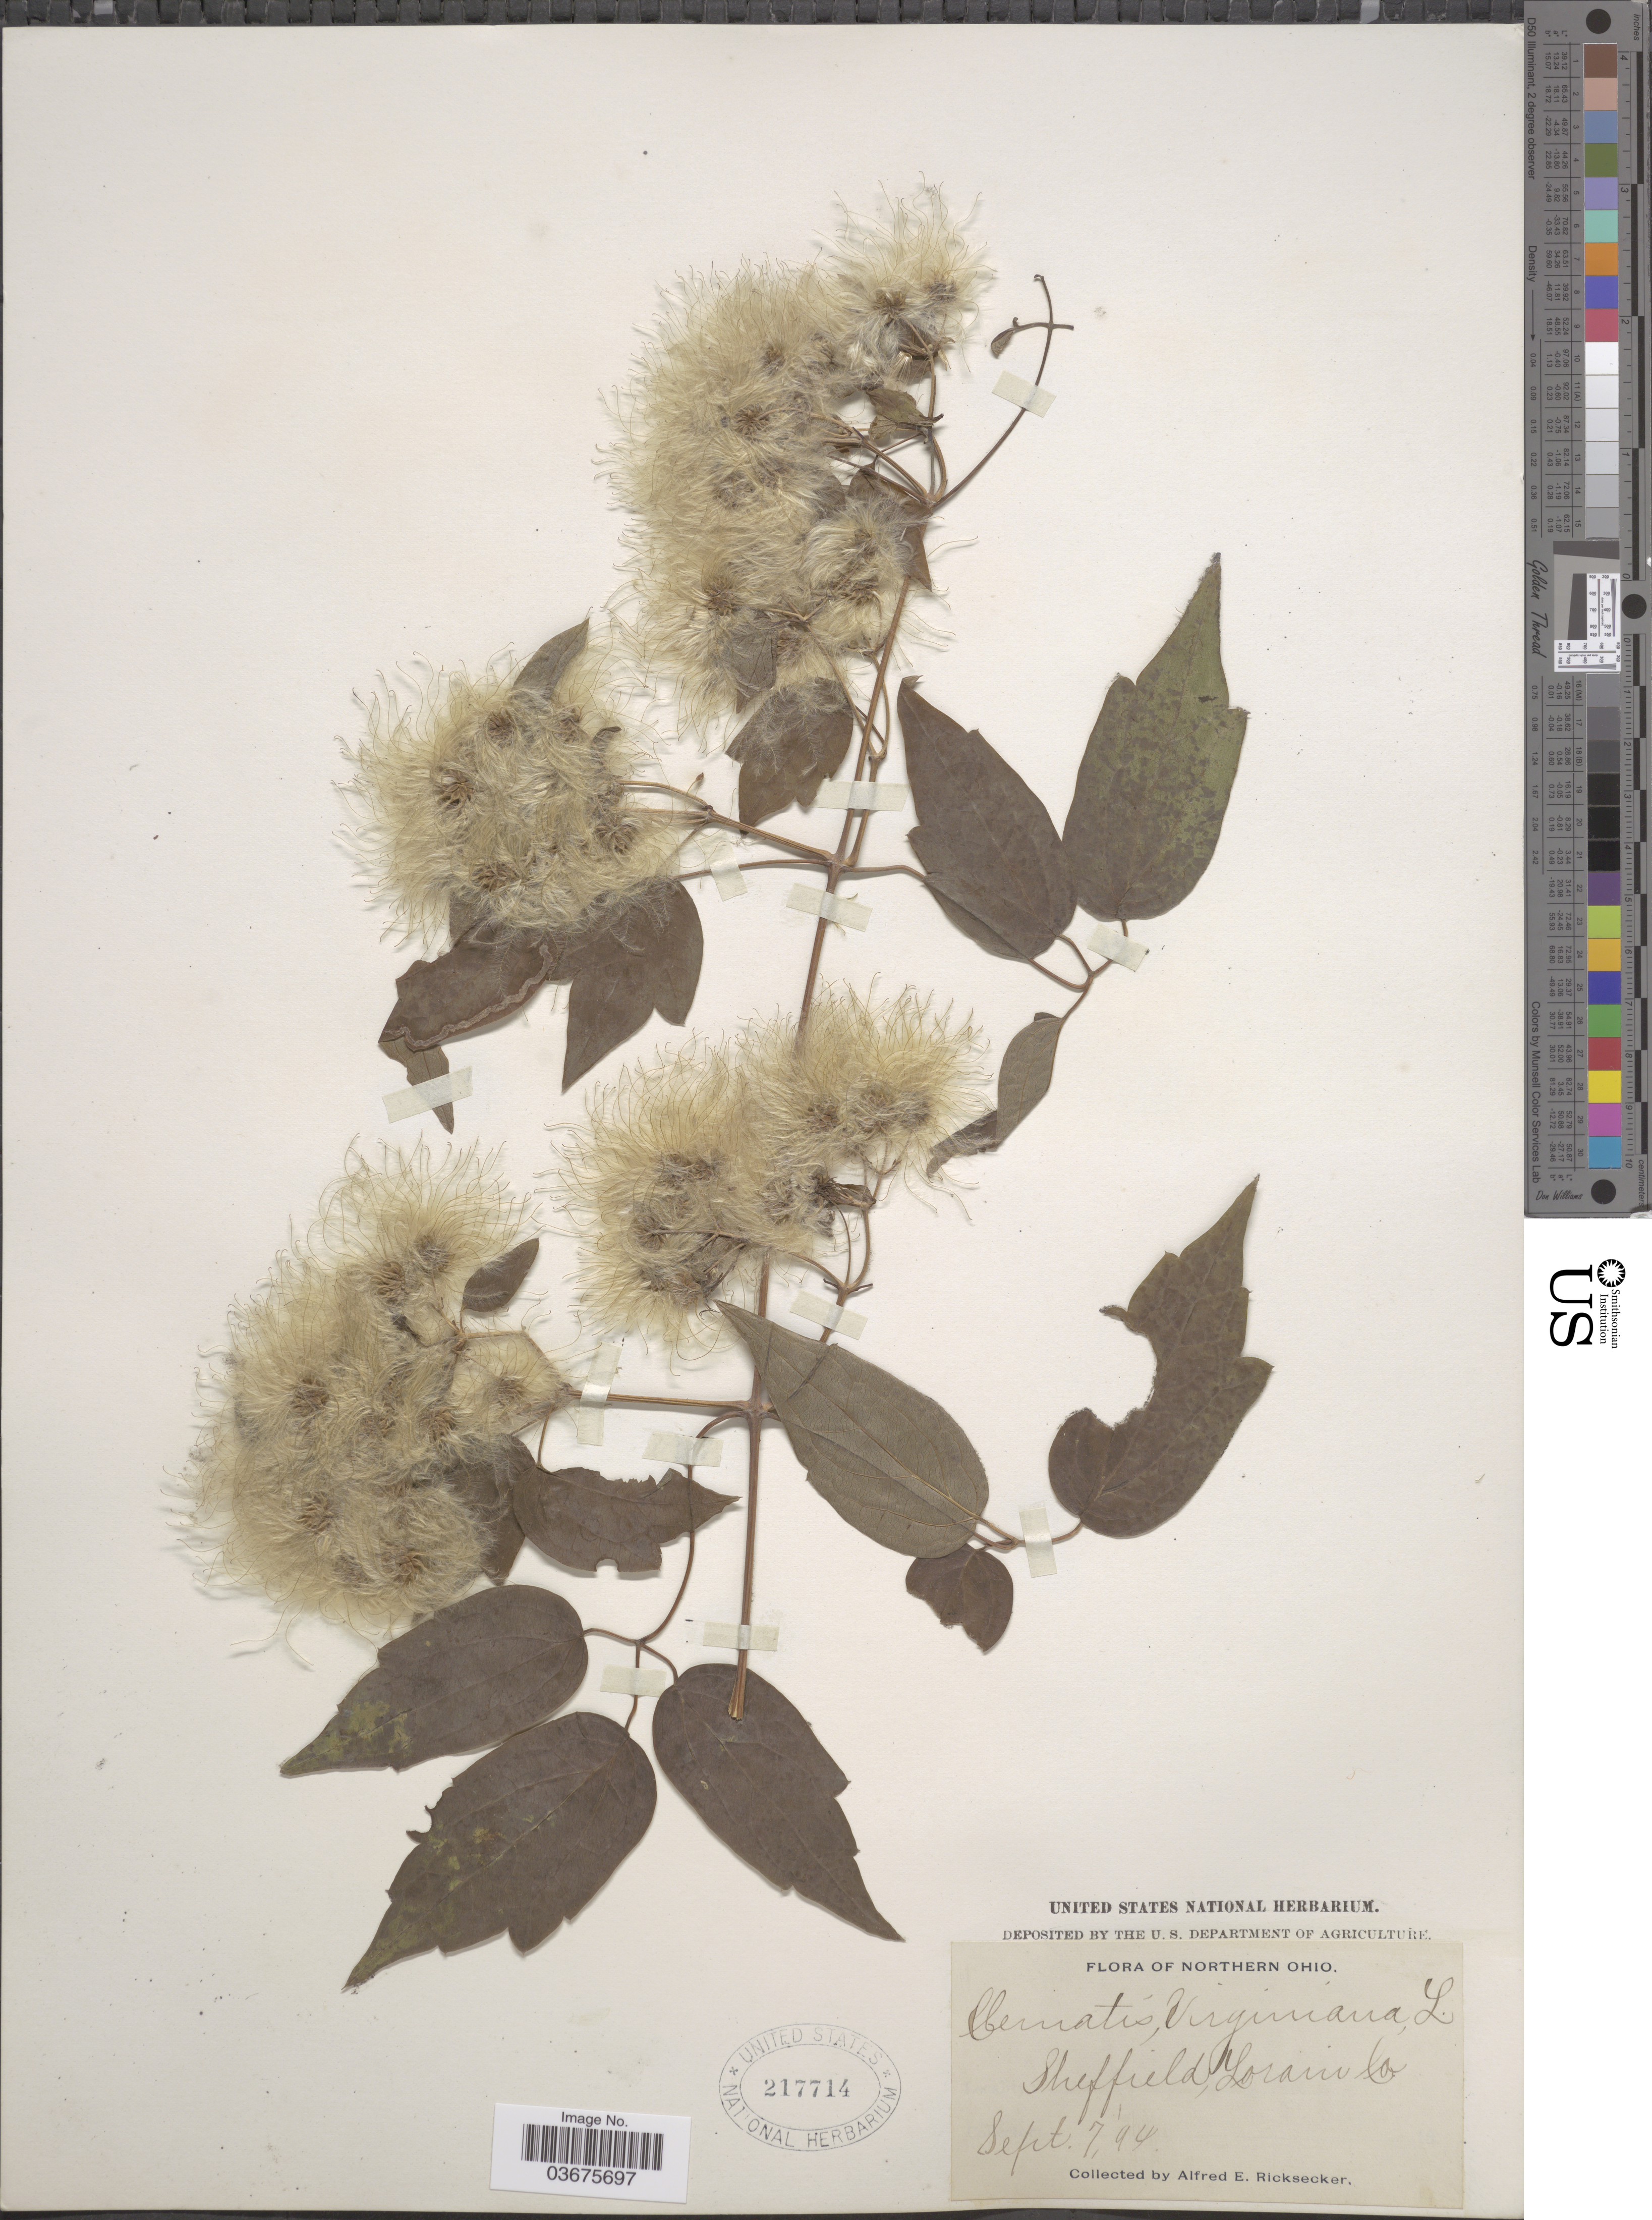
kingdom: Plantae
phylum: Tracheophyta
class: Magnoliopsida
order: Ranunculales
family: Ranunculaceae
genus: Clematis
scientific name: Clematis virginiana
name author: L.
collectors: A. E. Ricksecker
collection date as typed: Transcribed d/m/y: 7/9/94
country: United States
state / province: Ohio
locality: Northern Ohio. Sheffield, Lorain Co.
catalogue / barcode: US 217714